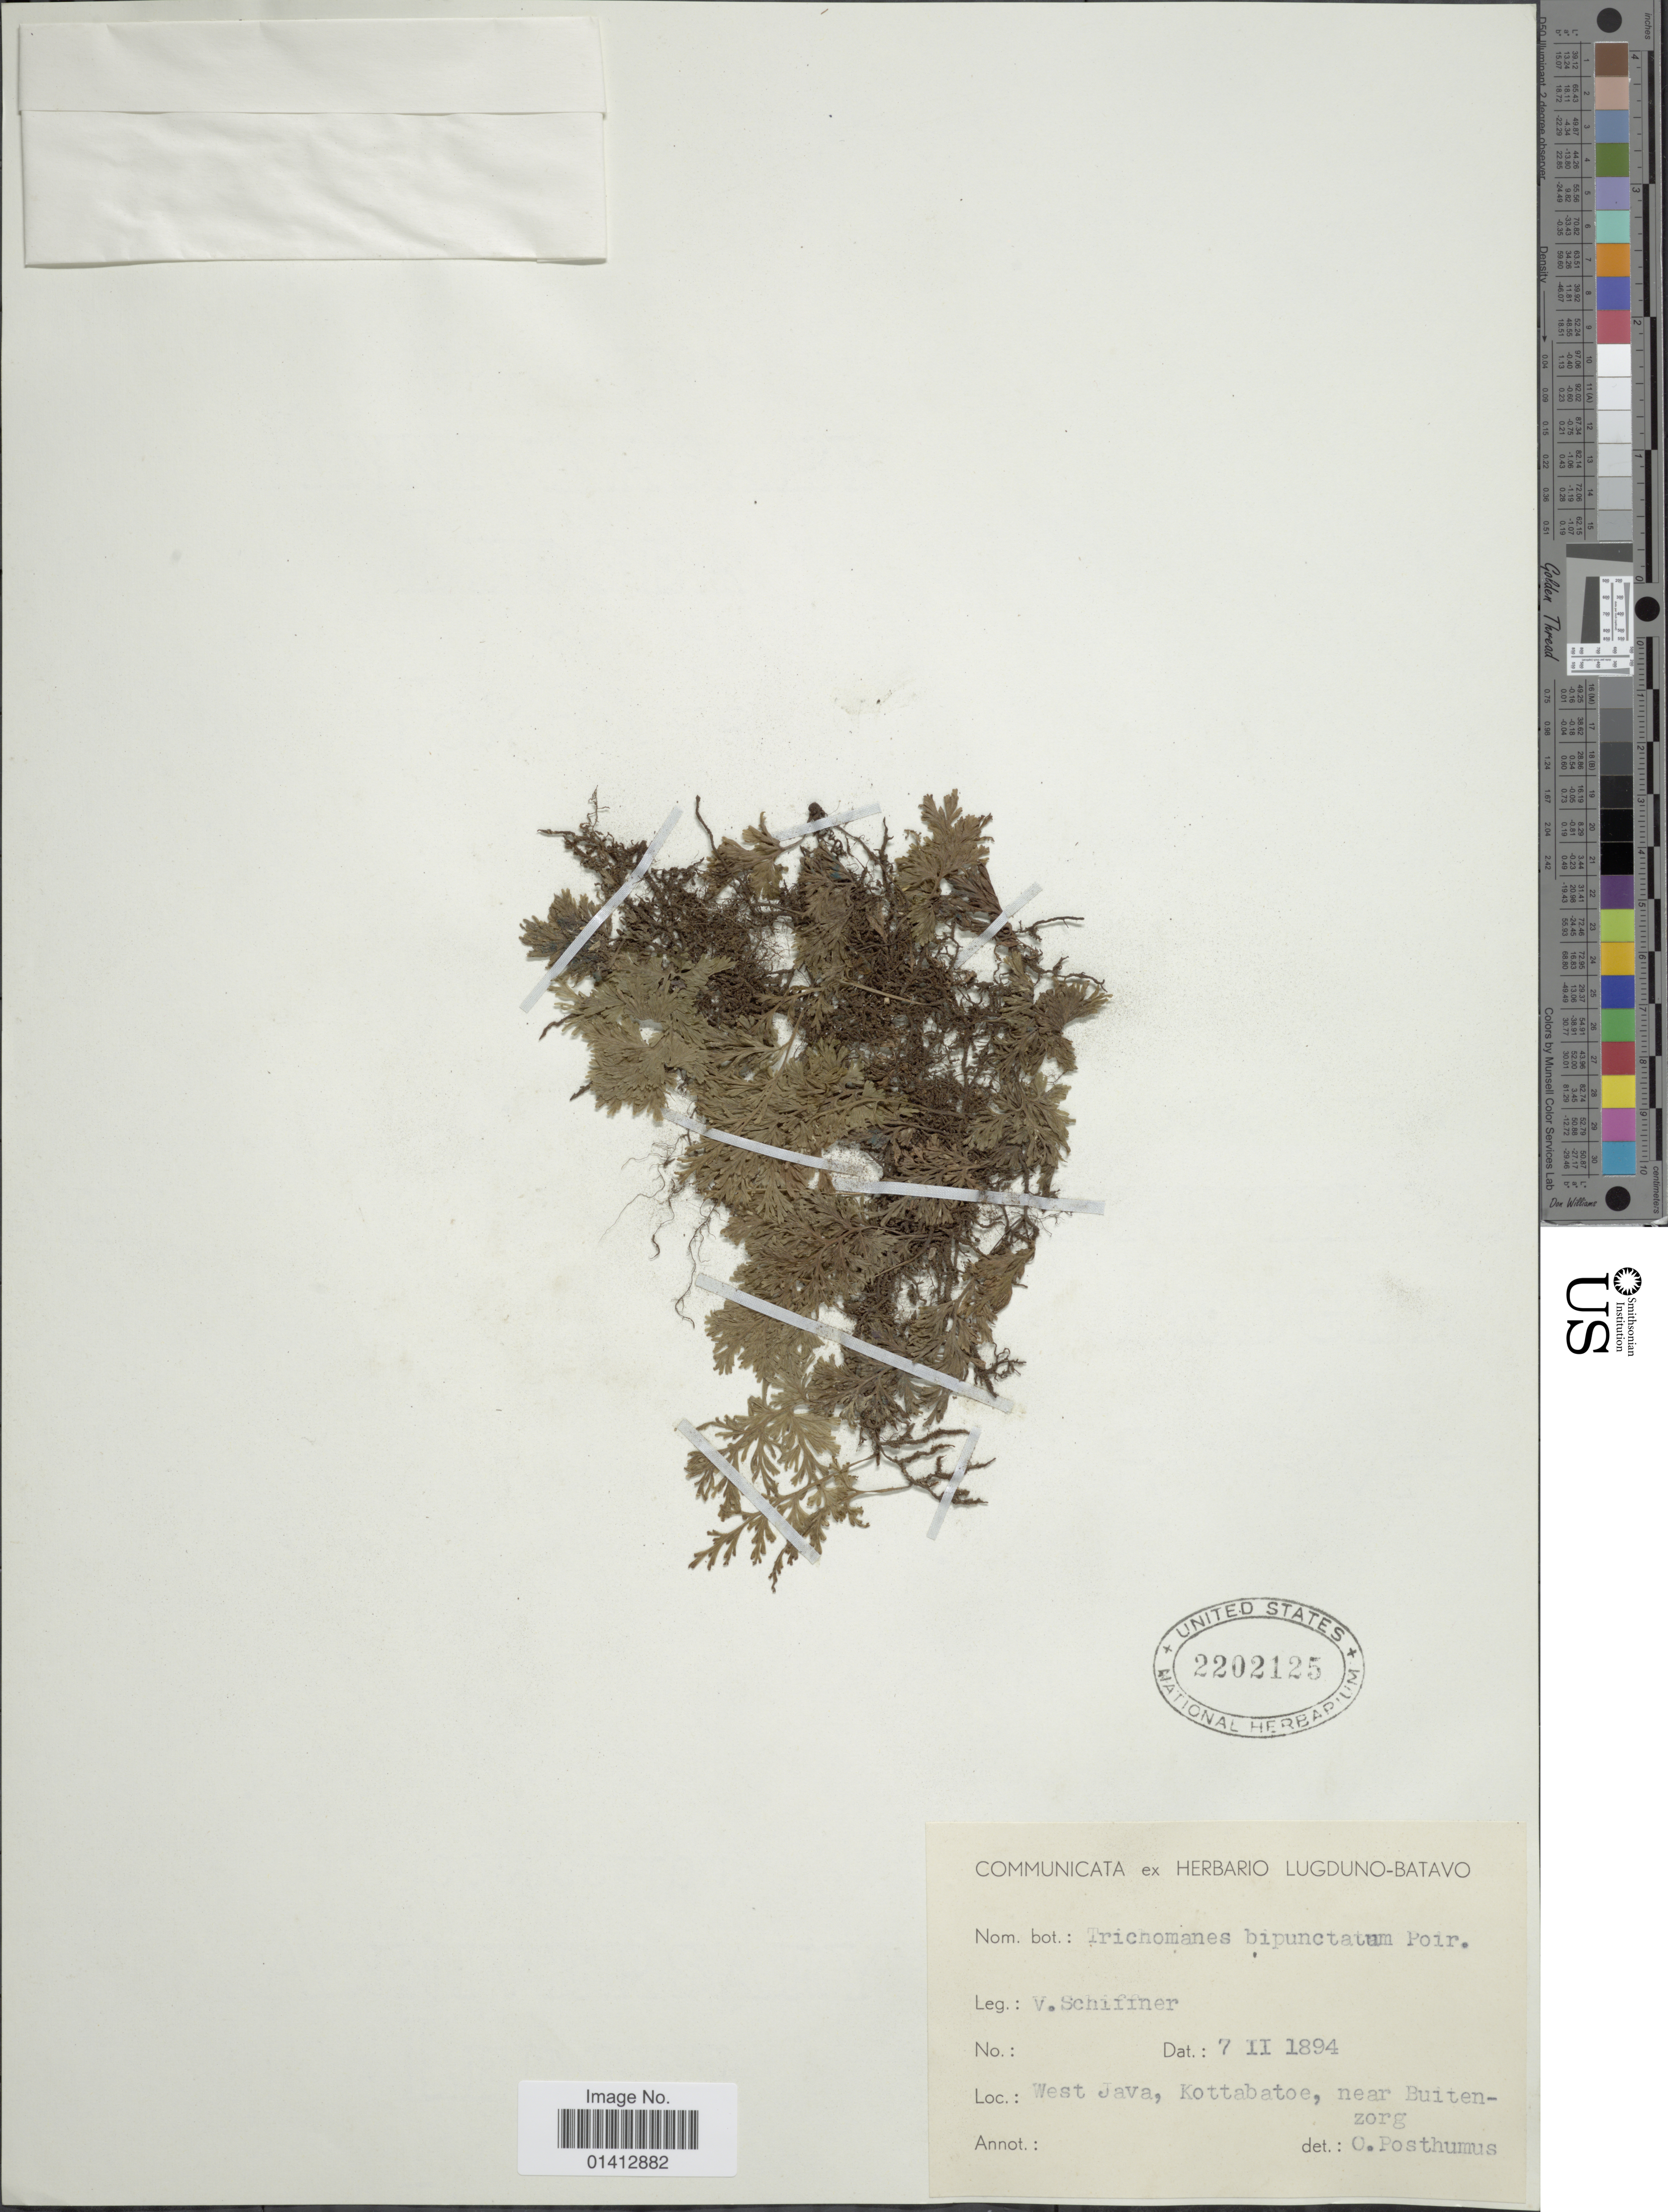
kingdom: Plantae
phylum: Tracheophyta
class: Polypodiopsida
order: Hymenophyllales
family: Hymenophyllaceae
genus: Crepidomanes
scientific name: Crepidomanes bipunctatum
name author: (Poir.) Copel.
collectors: V. Schiffner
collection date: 1894-02-07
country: Indonesia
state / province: Java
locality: West Java, Kottbatoe, near Buitenzorg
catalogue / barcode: US 2202125